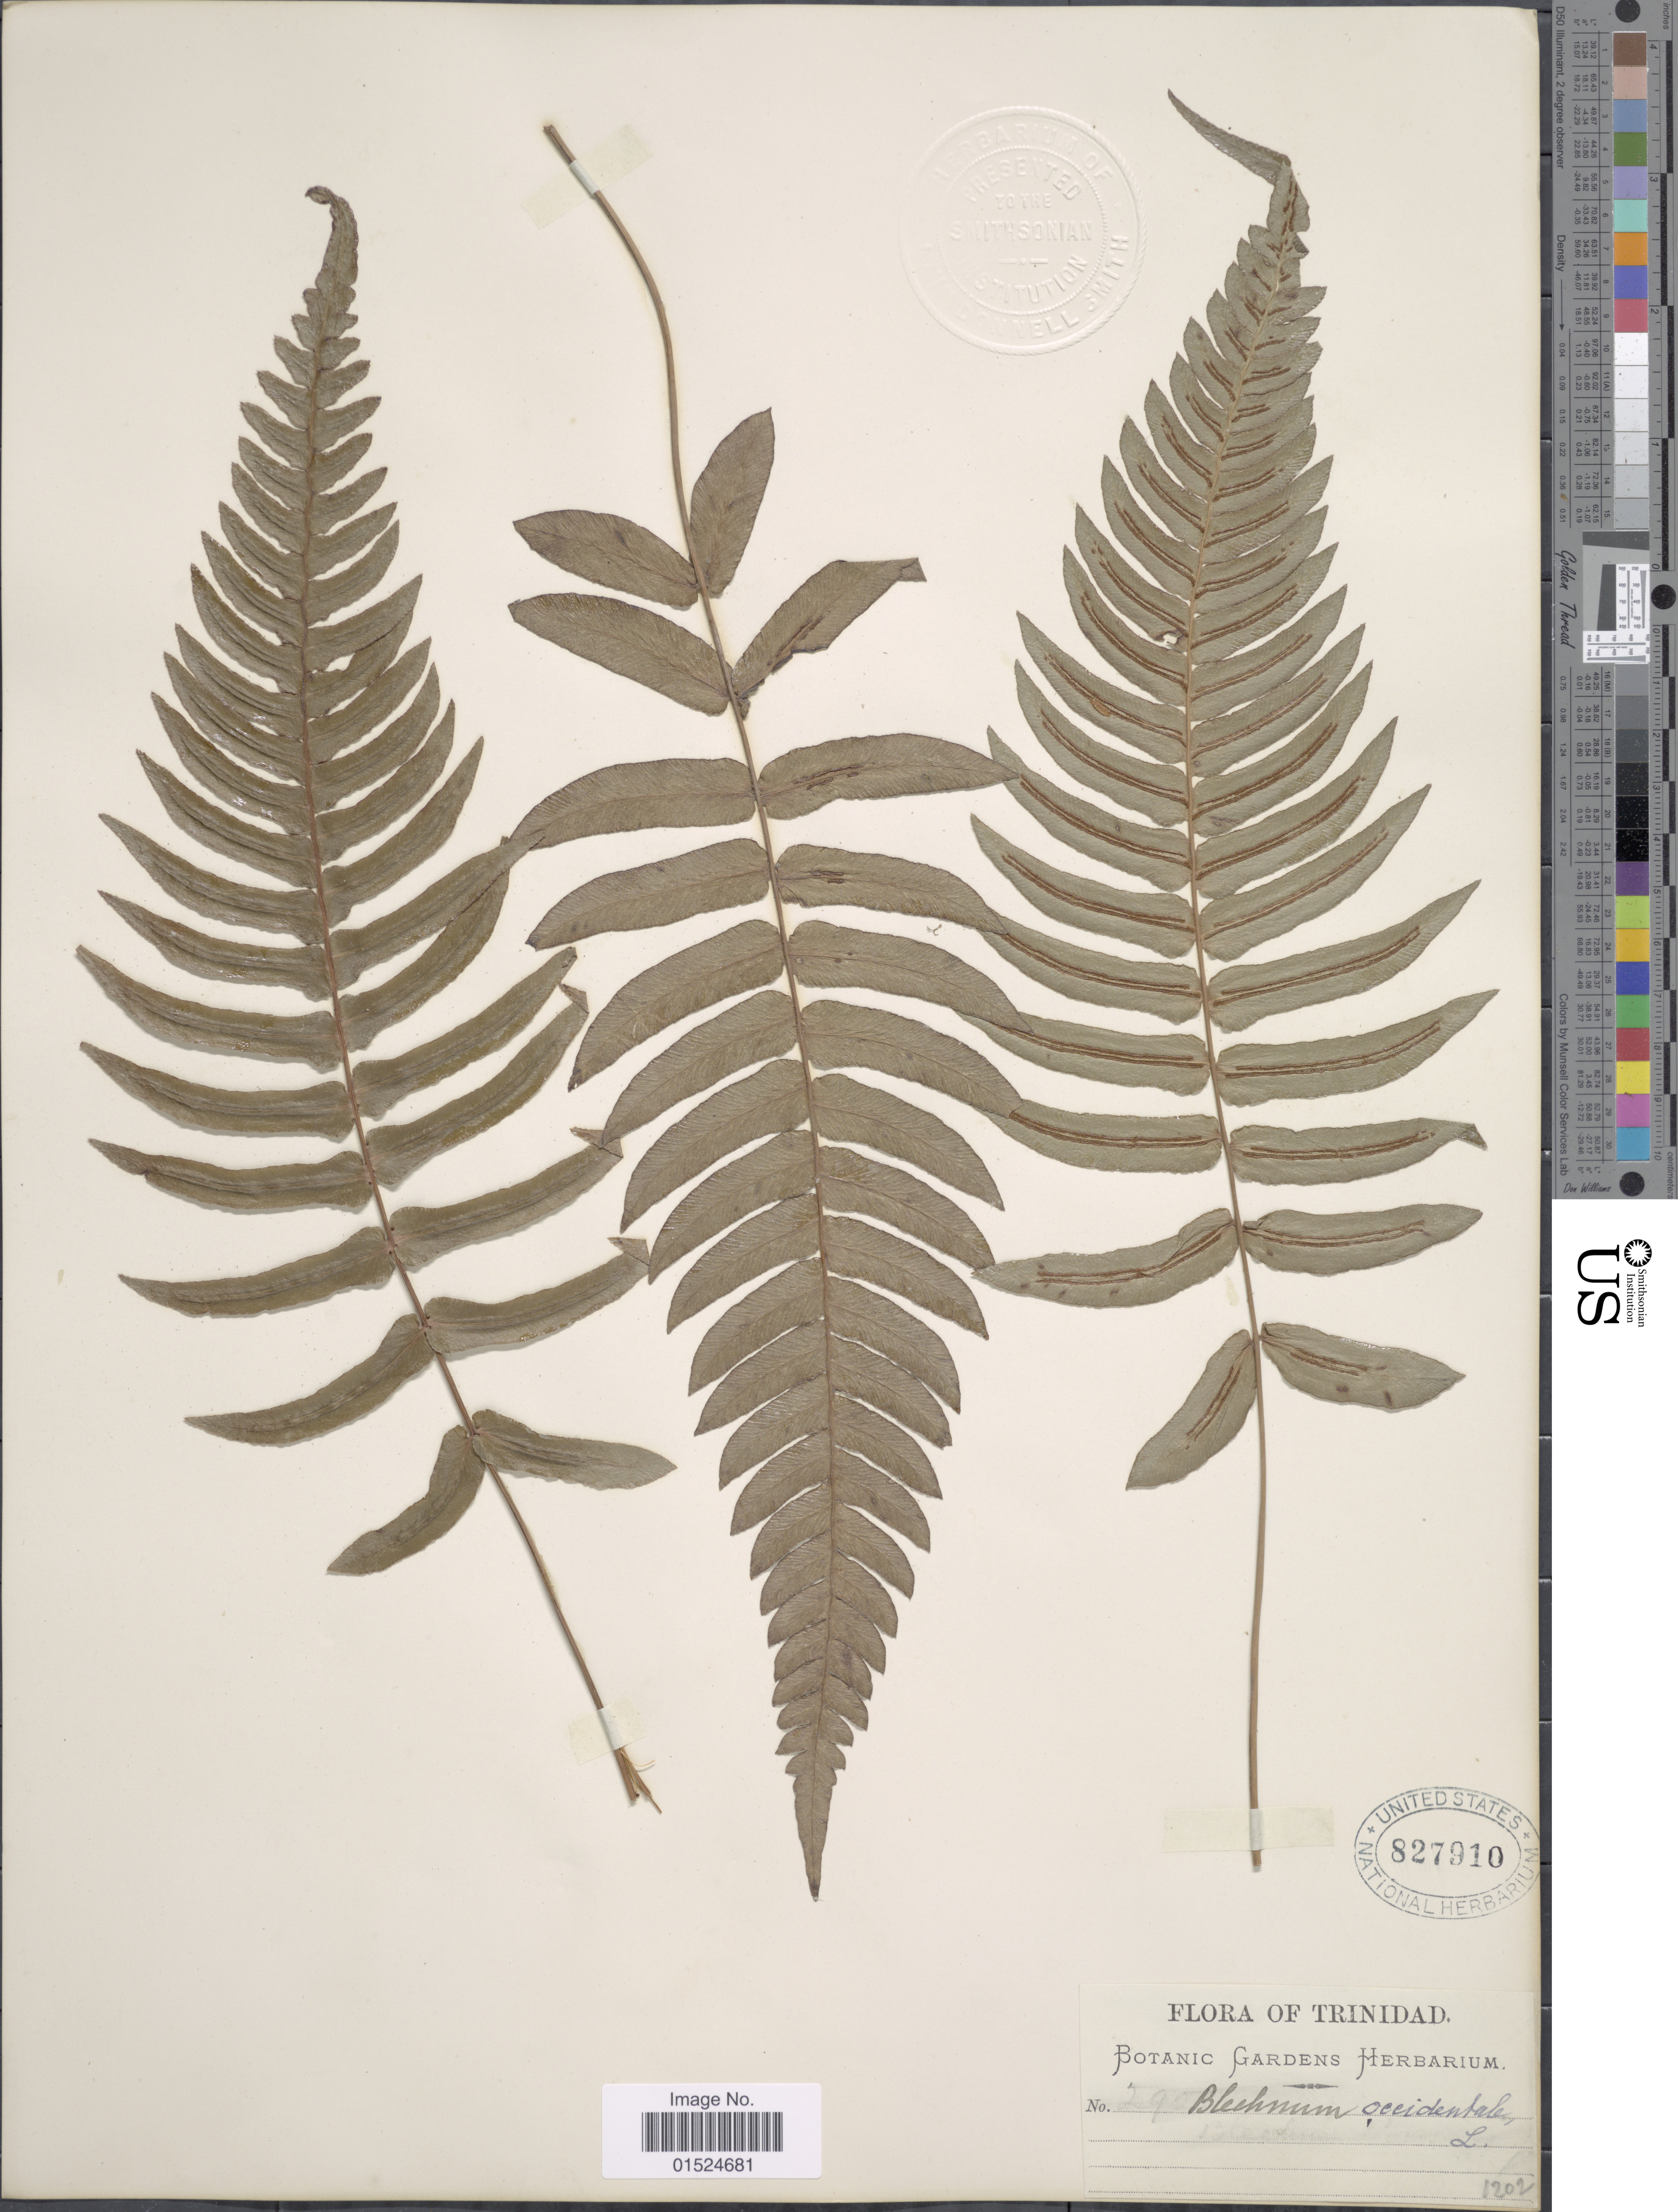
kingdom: Plantae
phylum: Tracheophyta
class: Polypodiopsida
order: Polypodiales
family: Blechnaceae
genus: Blechnum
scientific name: Blechnum falciculatum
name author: C. Presl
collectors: Botanic Gardens Herbarium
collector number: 295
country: Trinidad and Tobago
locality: Trinidad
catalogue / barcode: US 827910